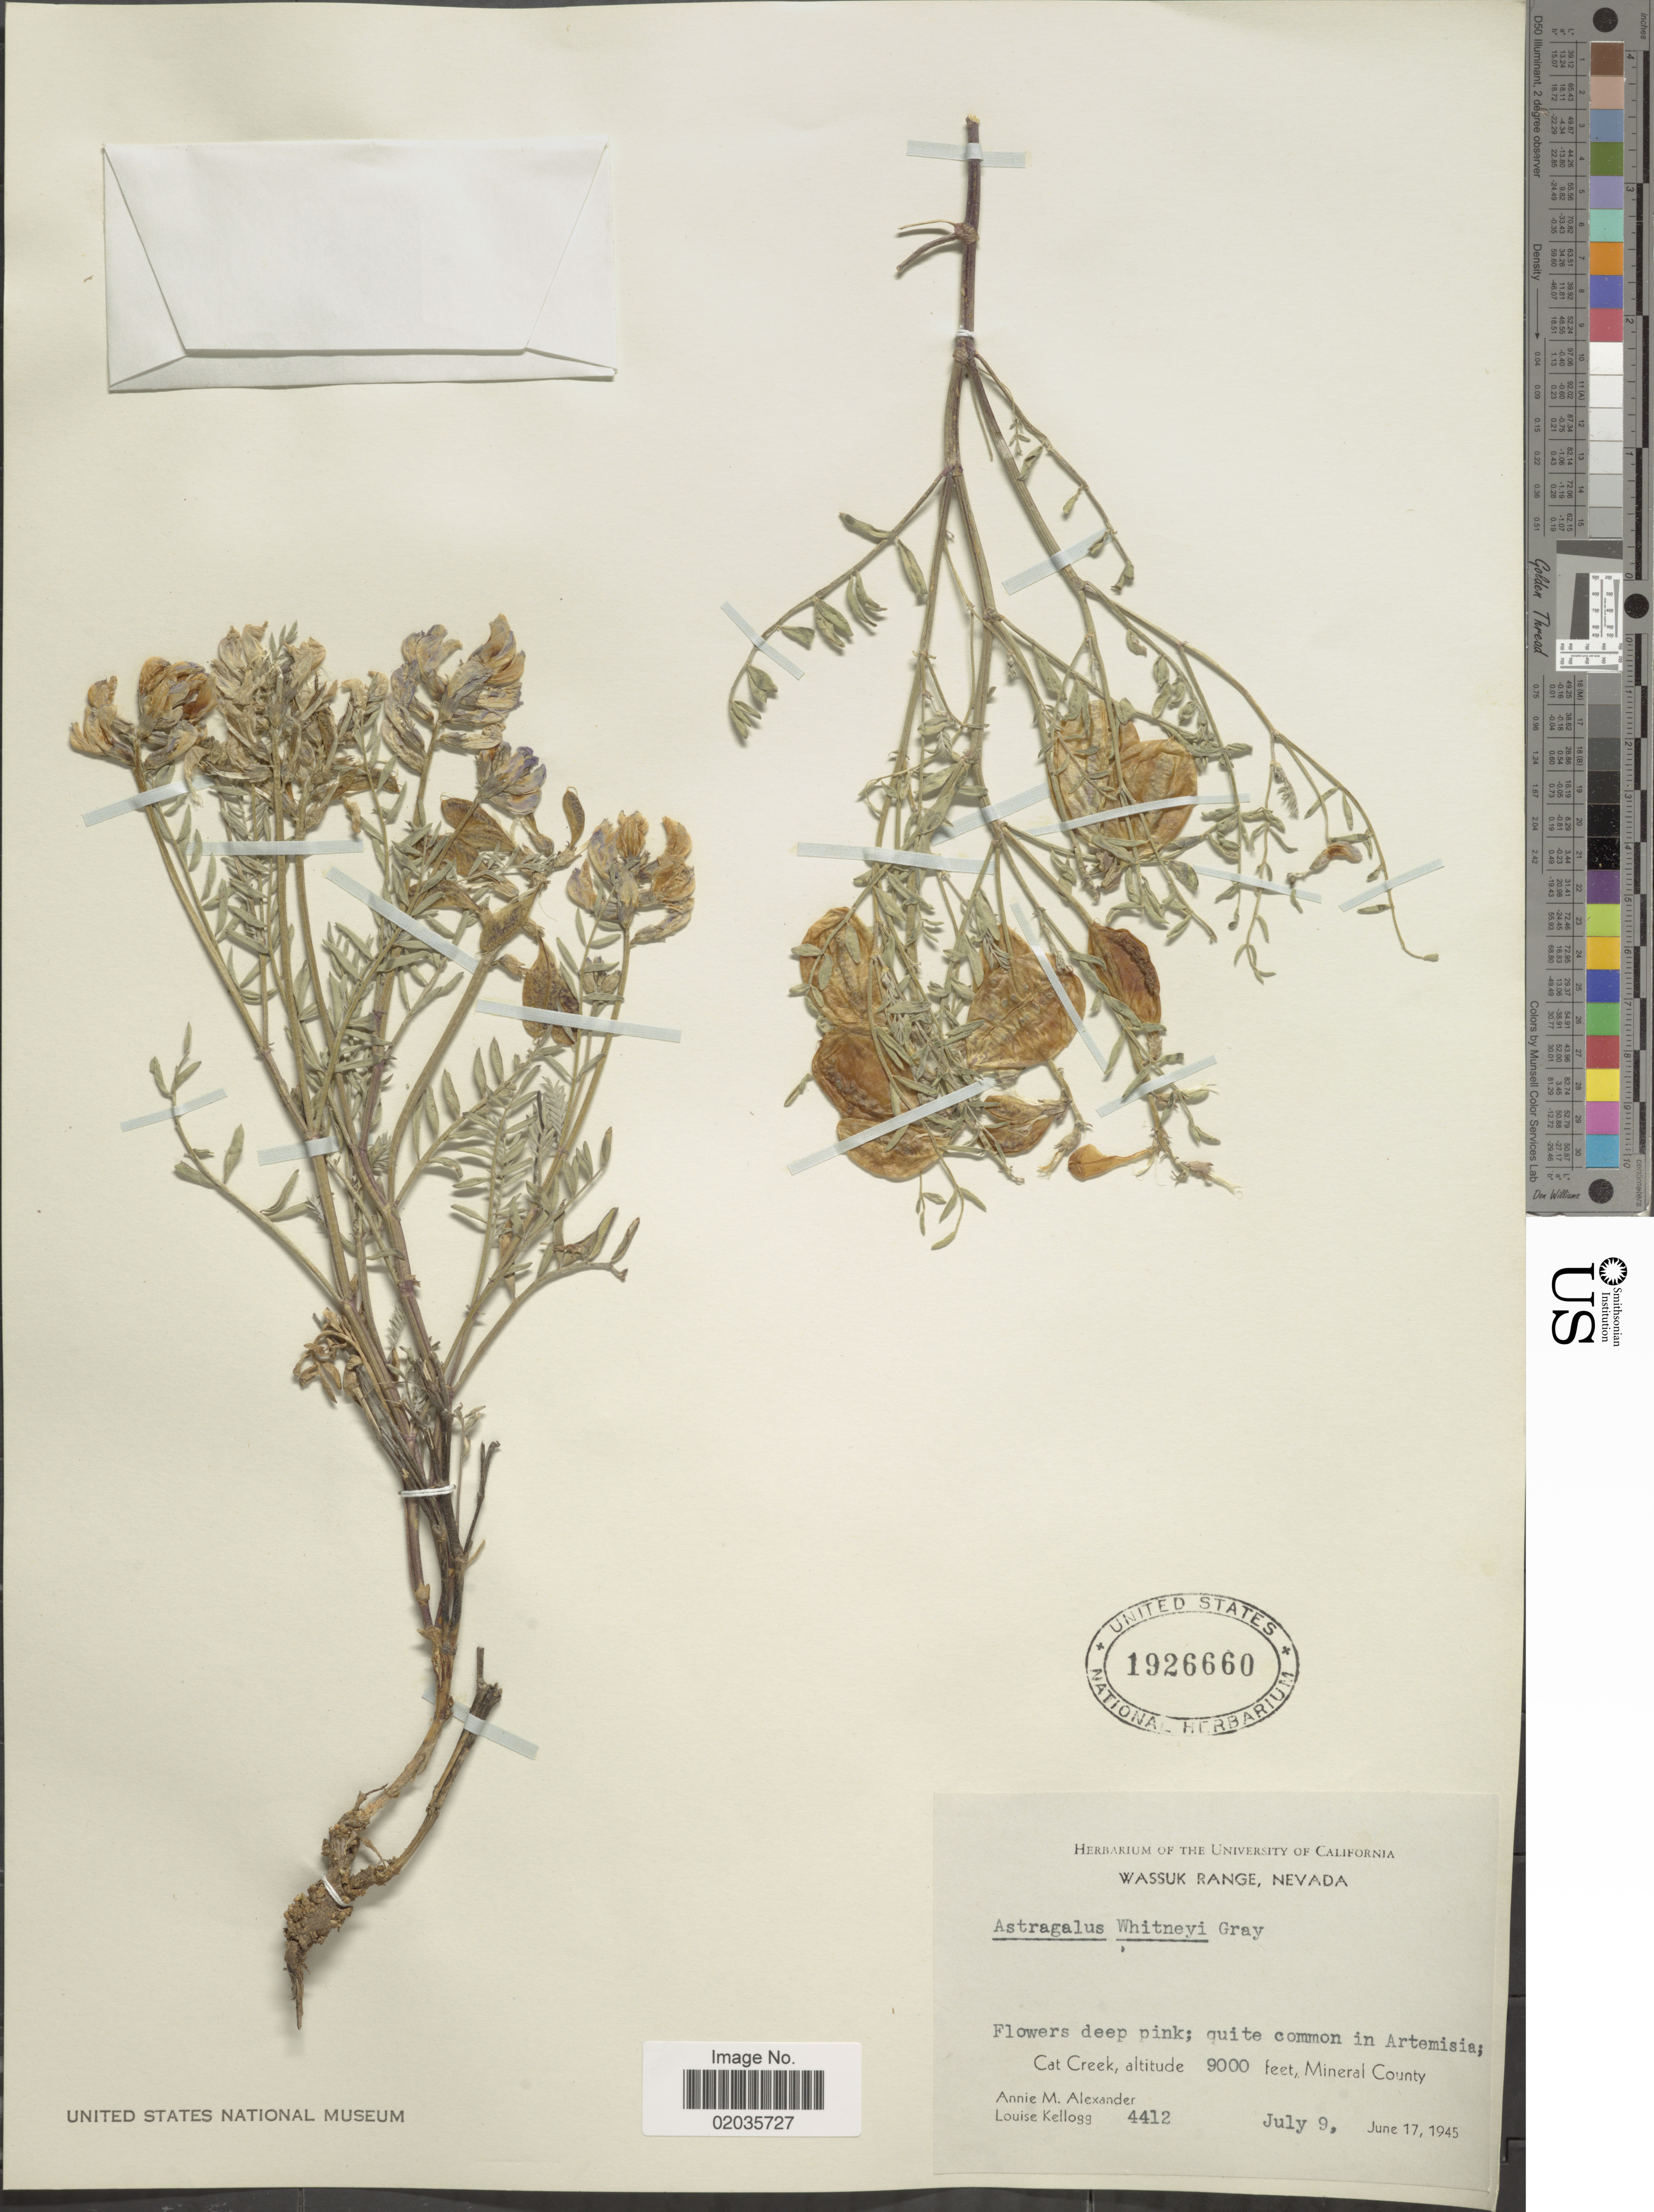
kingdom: Plantae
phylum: Tracheophyta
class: Magnoliopsida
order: Fabales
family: Fabaceae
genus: Astragalus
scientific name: Astragalus whitneyi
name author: A. Gray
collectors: A. M. Alexander & L. Kellogg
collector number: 4412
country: United States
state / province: Nevada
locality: Cat Creek, Mineral County, quite common in Artemisia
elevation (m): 2743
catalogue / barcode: US 1926660